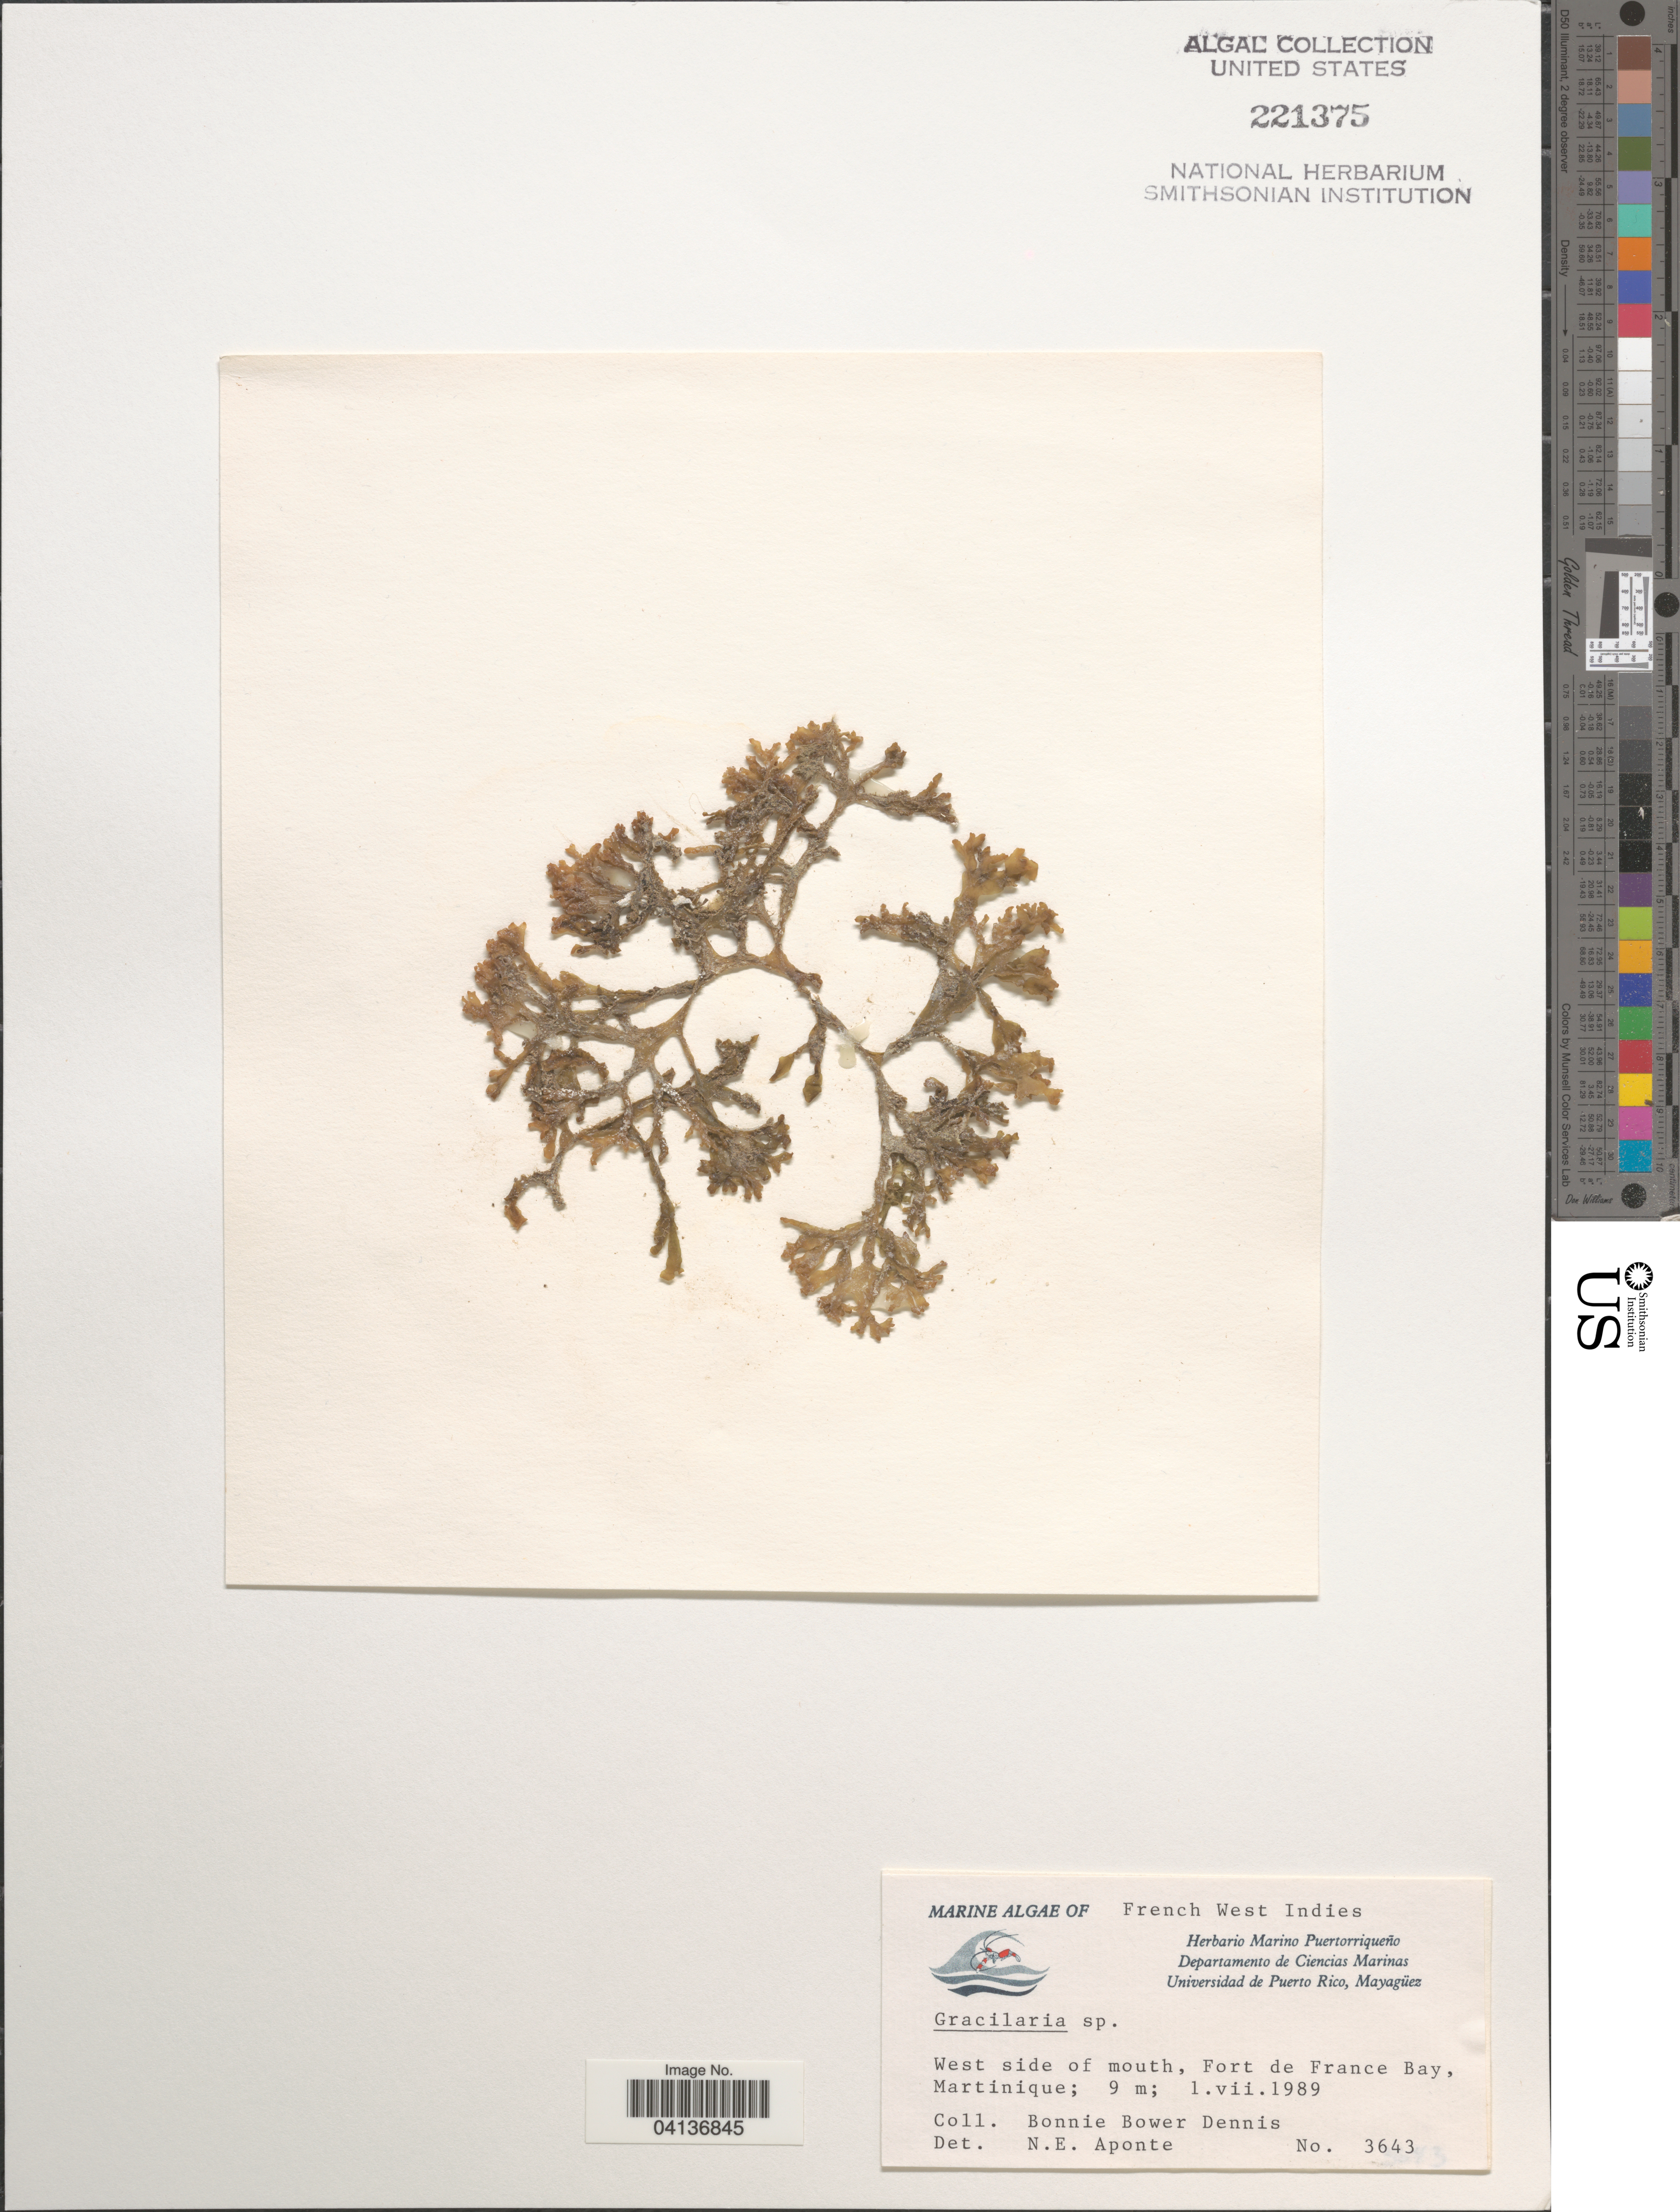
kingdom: Plantae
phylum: Rhodophyta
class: Florideophyceae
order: Gracilariales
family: Gracilariaceae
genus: Gracilaria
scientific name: Gracilaria sp.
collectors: B. Dennis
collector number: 3643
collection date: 1989-07-01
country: Martinique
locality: French West Indies. West side of mouth, Fort de France Bay.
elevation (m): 9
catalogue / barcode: US 221375